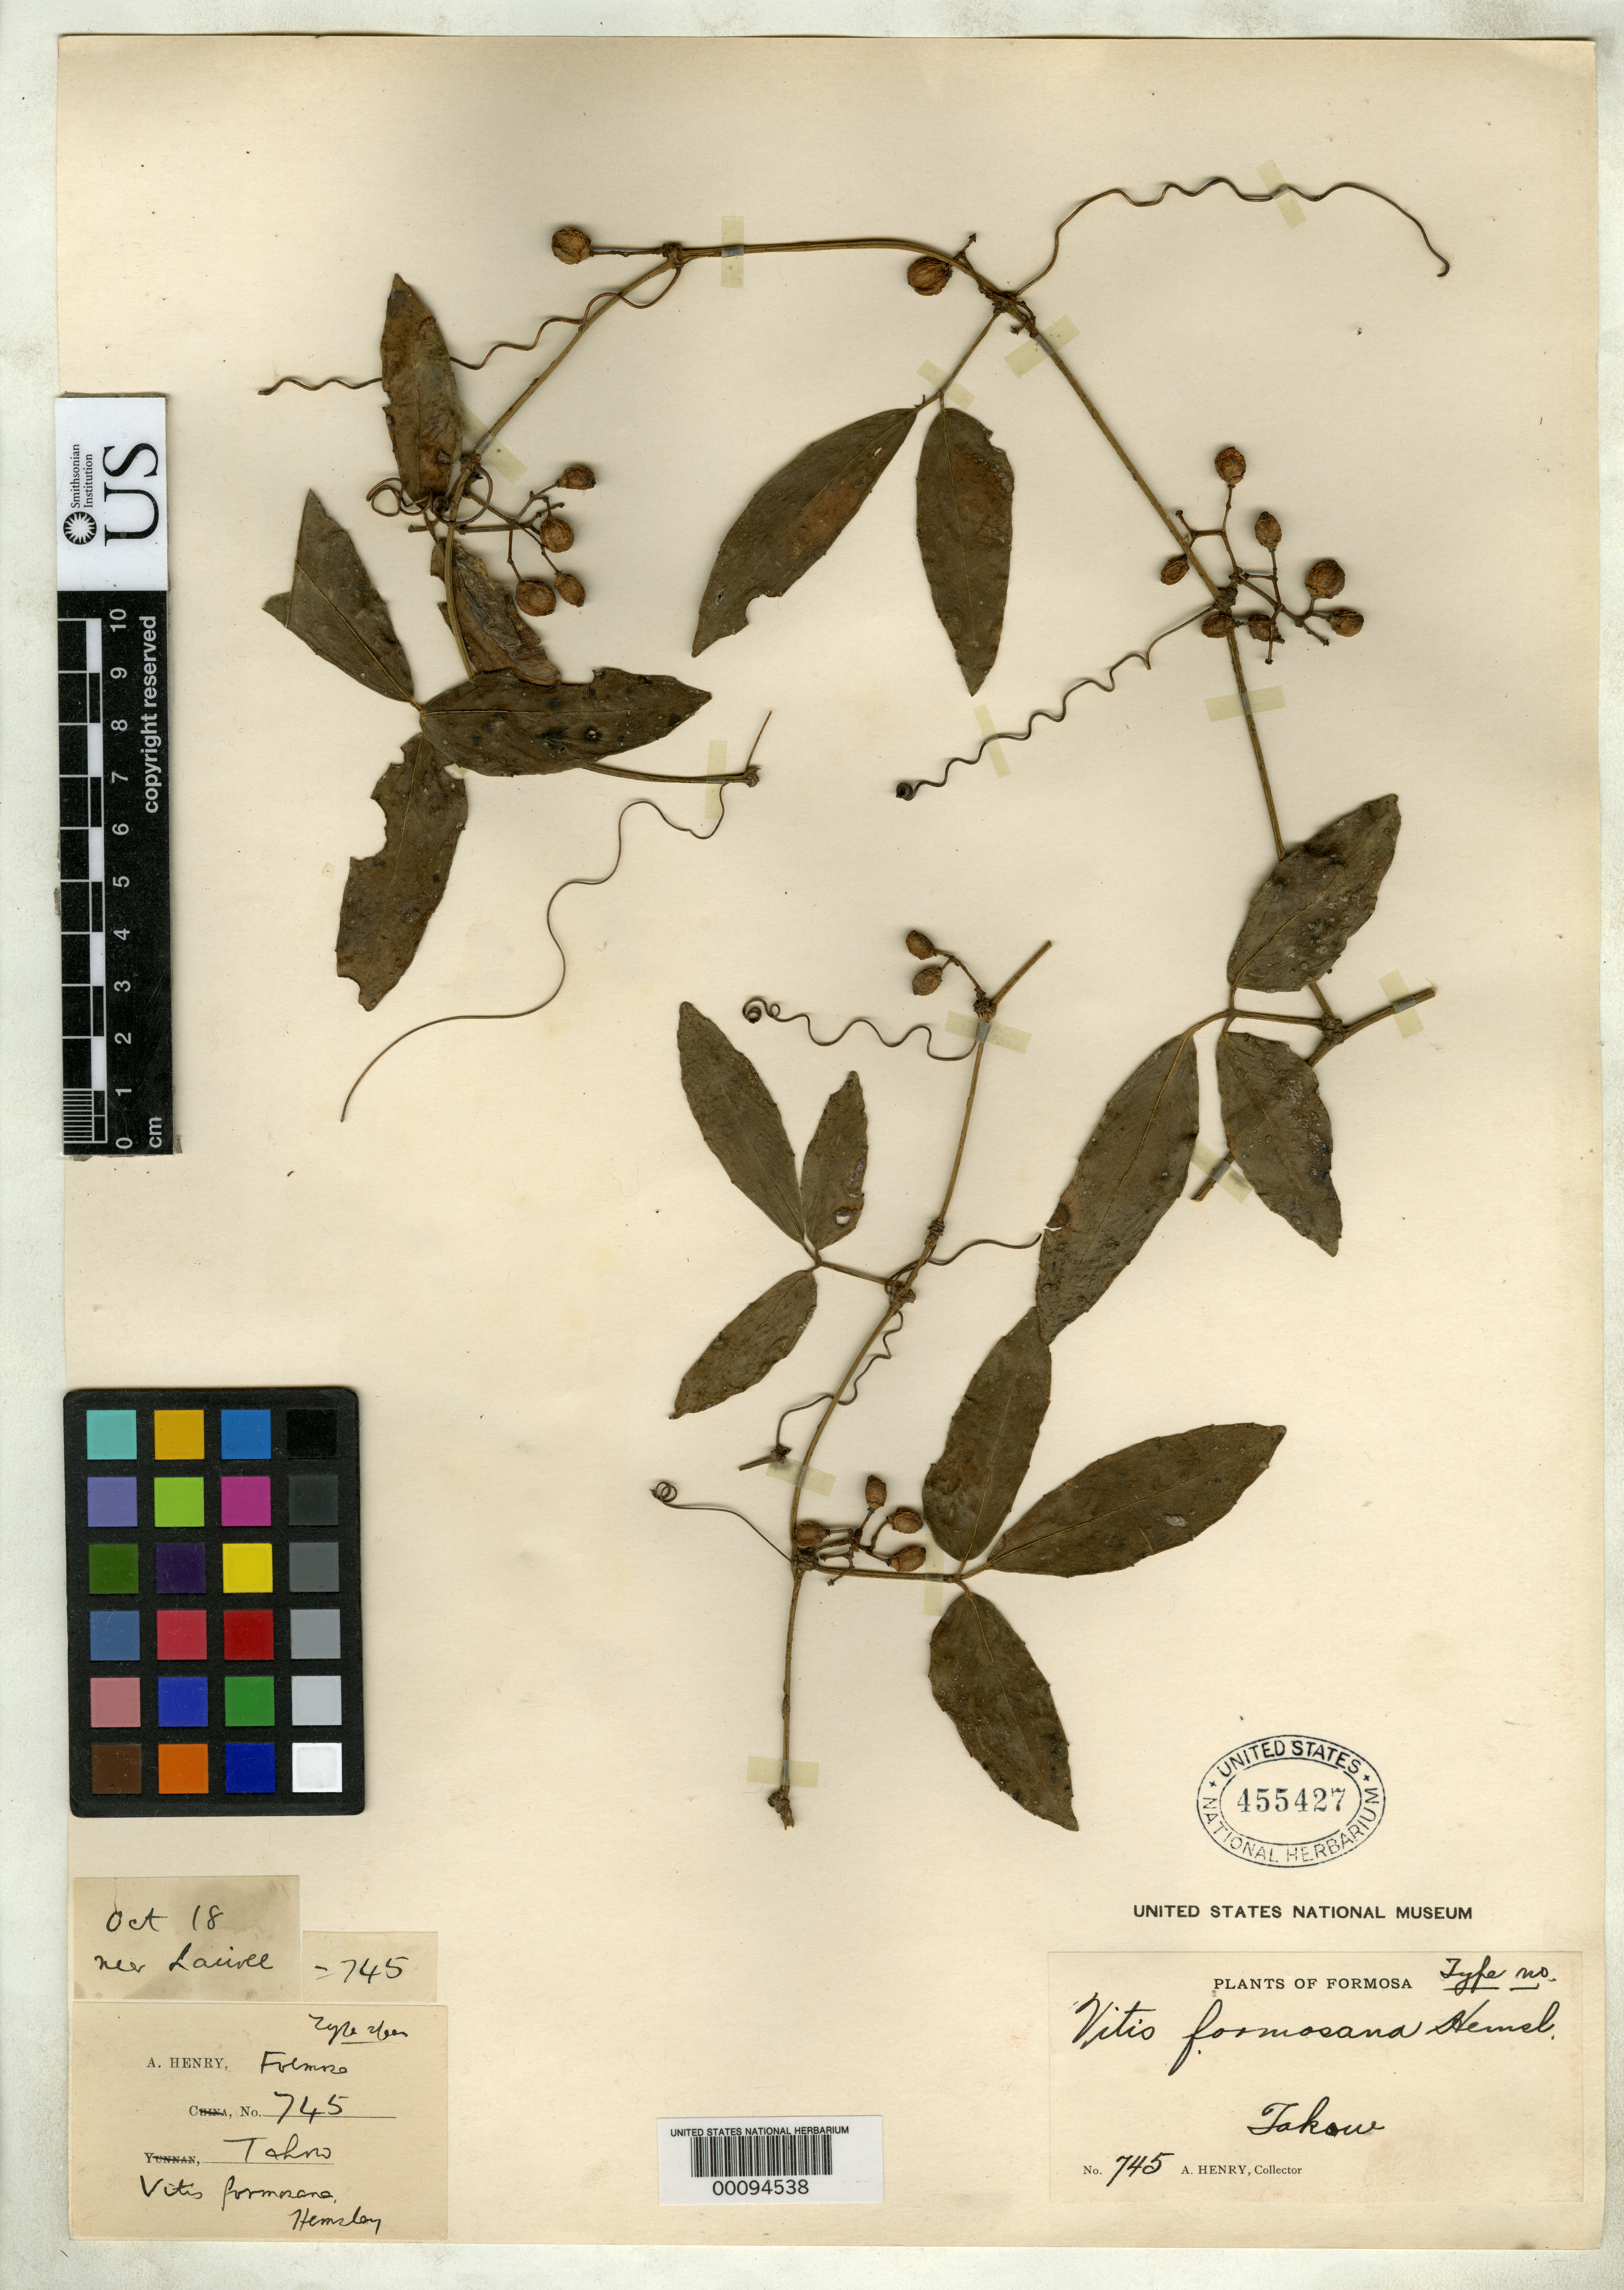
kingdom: Plantae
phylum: Tracheophyta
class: Magnoliopsida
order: Vitales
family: Vitaceae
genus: Vitis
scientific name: Vitis formosana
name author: Hemsl.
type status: Syntype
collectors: A. Henry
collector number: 745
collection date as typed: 18 Oct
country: Taiwan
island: Taiwan [Formosa]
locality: Kao-hsiung (Takow).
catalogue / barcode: US 455427